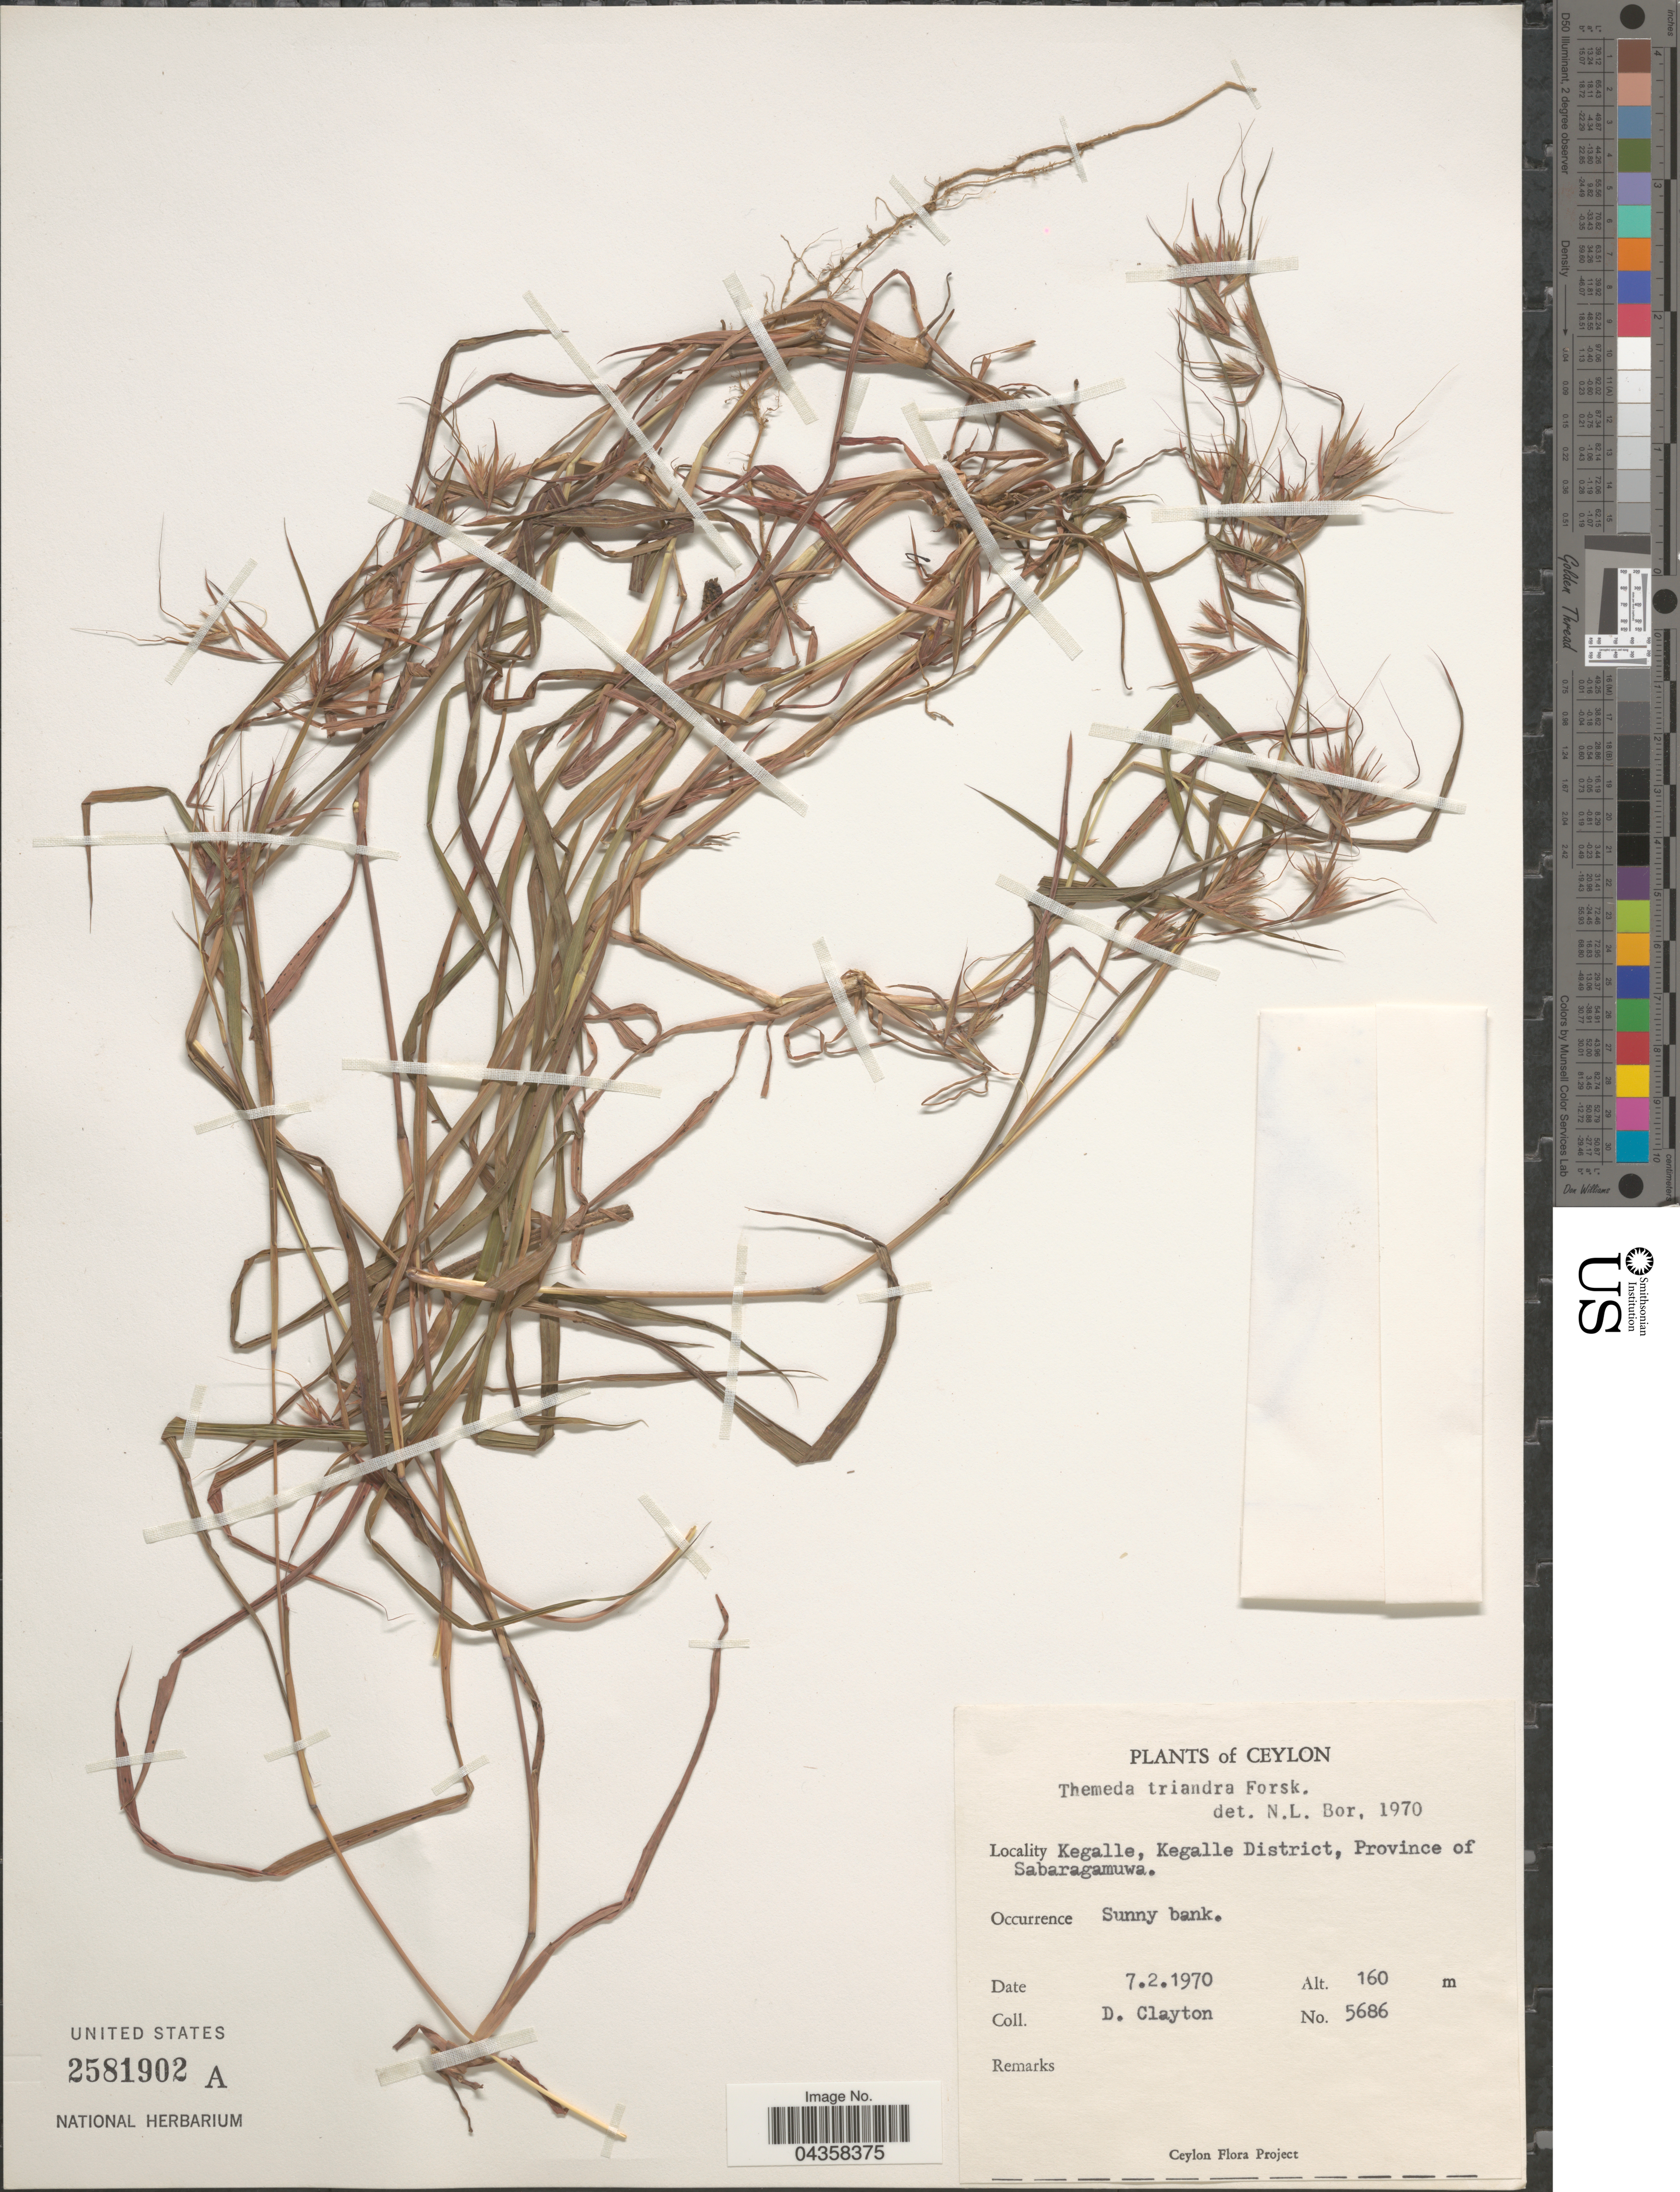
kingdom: Plantae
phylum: Tracheophyta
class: Liliopsida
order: Poales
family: Poaceae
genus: Themeda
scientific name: Themeda triandra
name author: Forssk.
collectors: D. Clayton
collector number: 5686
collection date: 1970-02-07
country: Sri Lanka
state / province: Sabaragamuwa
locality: Ceylon. Kegalle, Kegalle District, Province of Sabaragamuwa.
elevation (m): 160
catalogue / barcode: US 2581902A